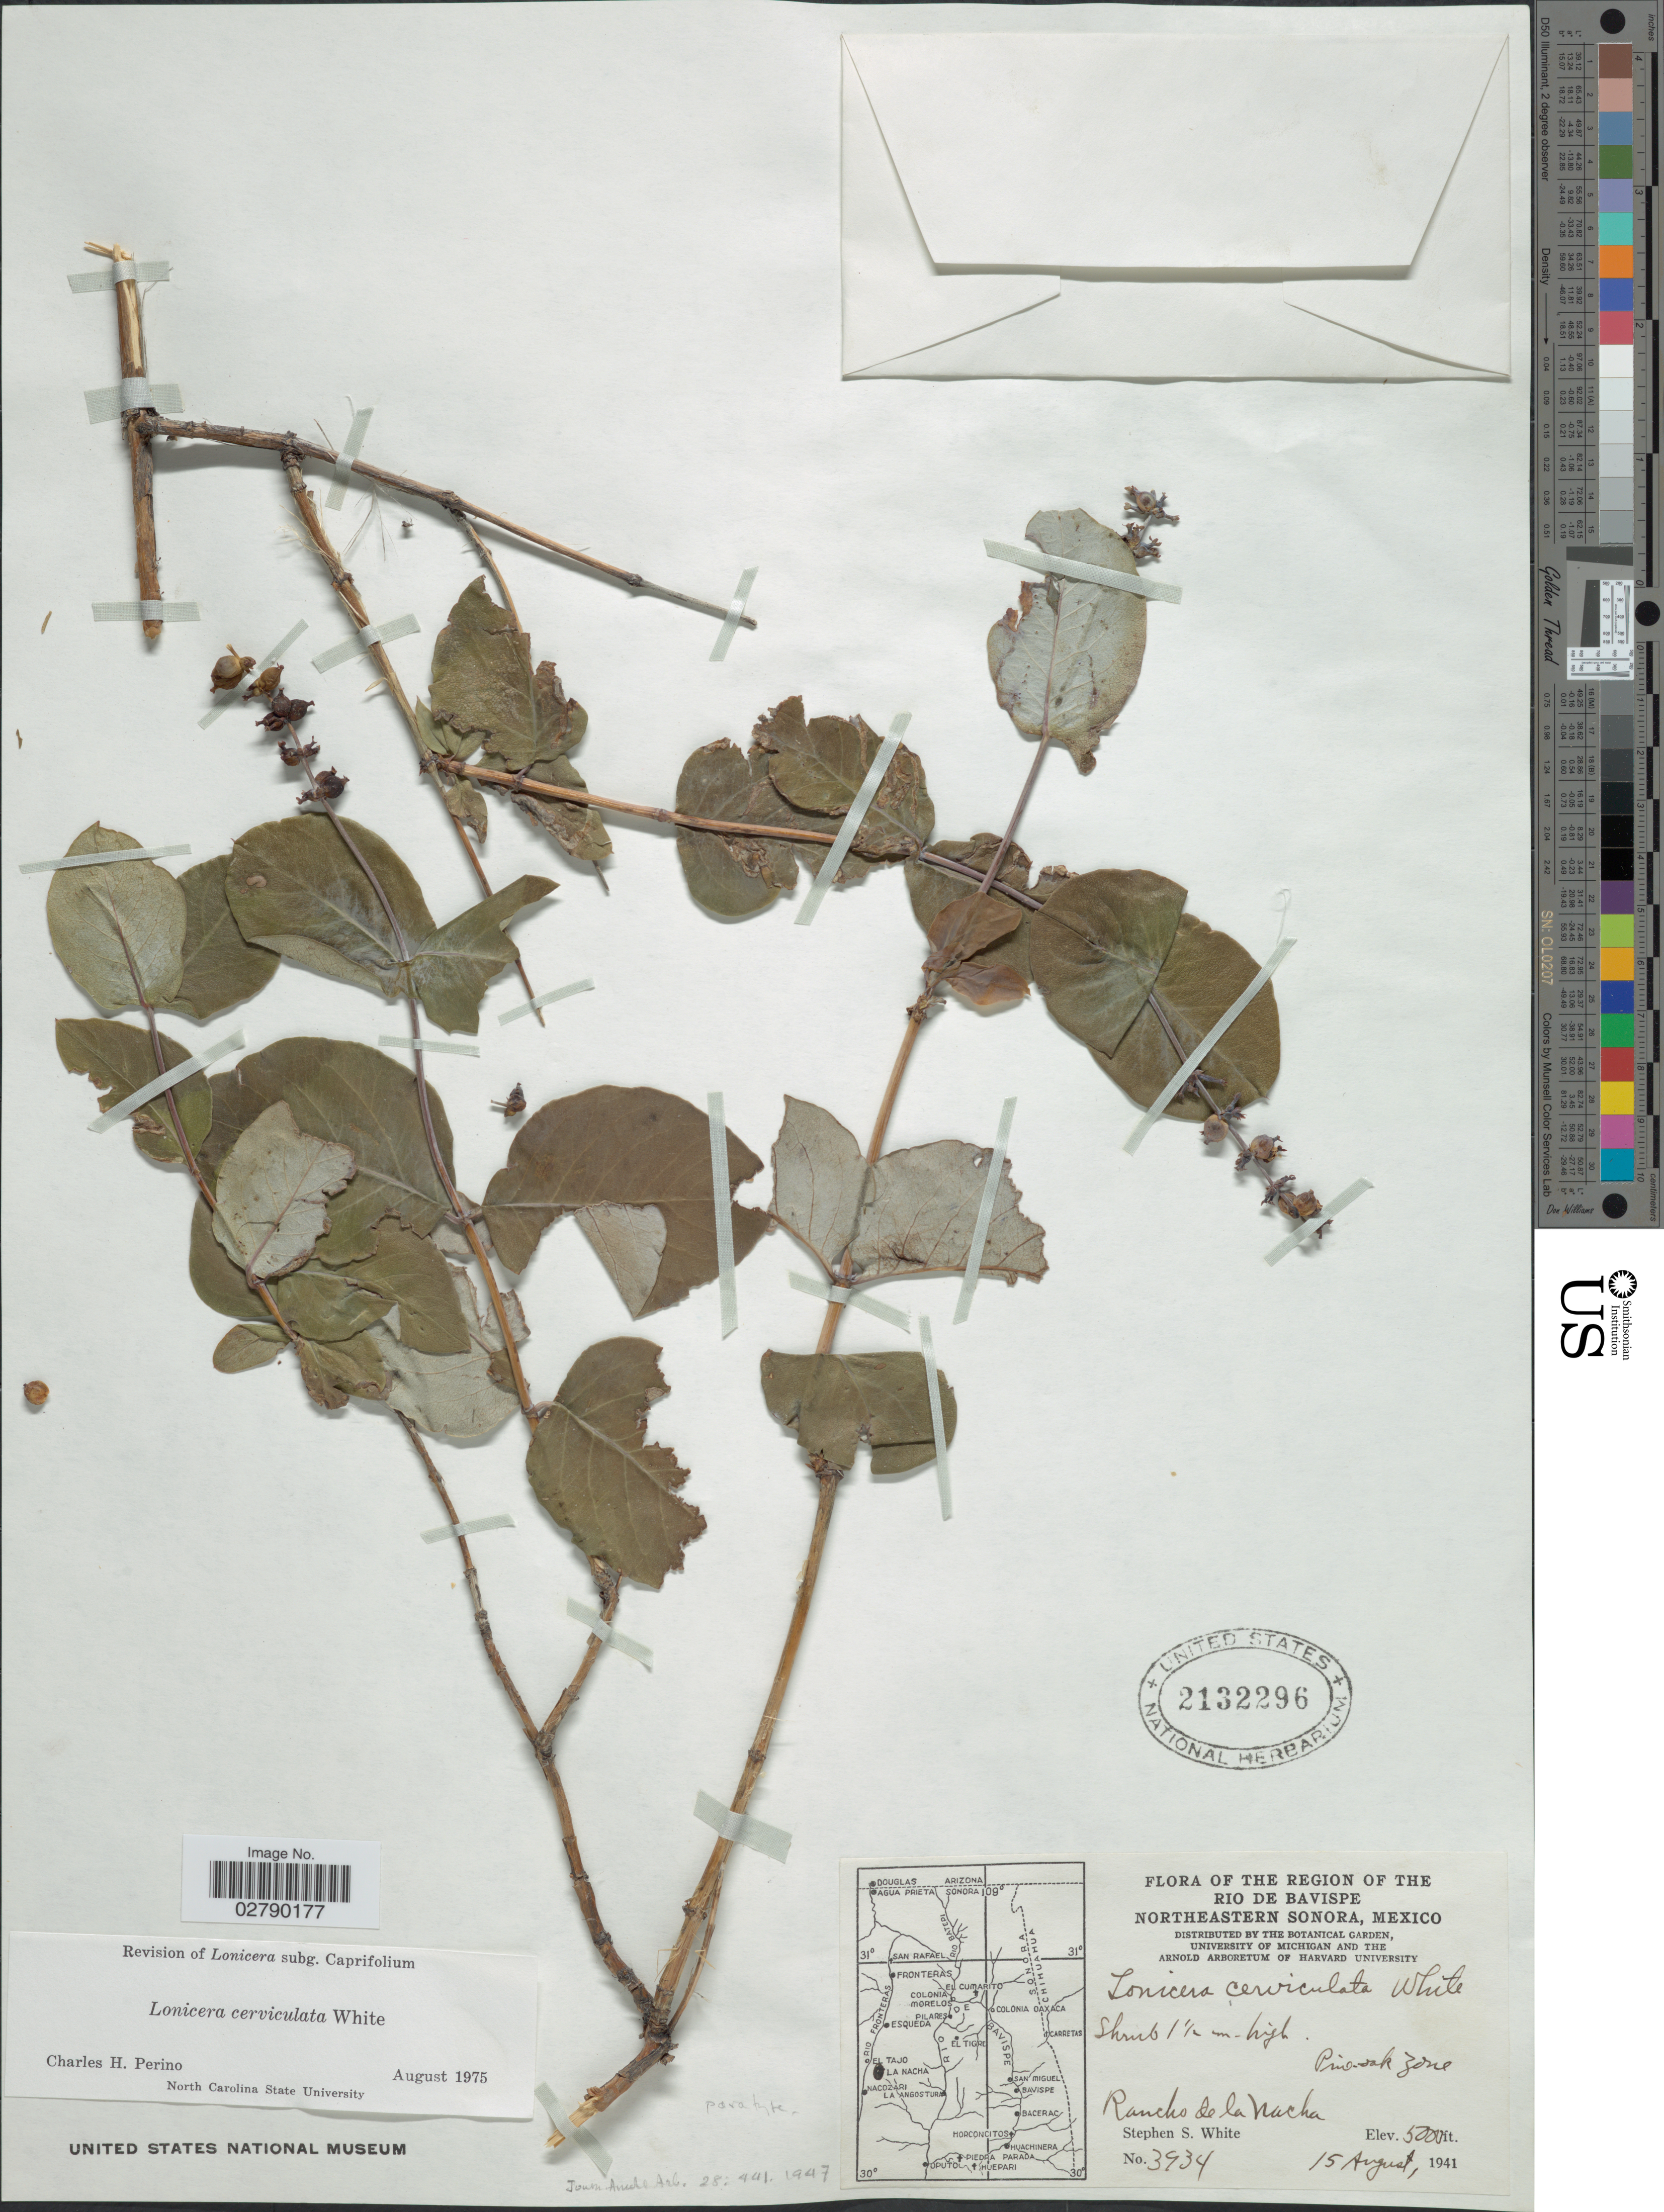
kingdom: Plantae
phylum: Tracheophyta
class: Magnoliopsida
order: Dipsacales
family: Caprifoliaceae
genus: Lonicera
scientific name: Lonicera cerviculata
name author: S.S. White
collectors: S. S. White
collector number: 3934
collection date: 1941-08-15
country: Mexico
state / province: Sonora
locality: The Region of the Rio de Bavispe, Northeastern Sonora. Rancho de la Nacha.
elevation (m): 1524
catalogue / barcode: US 2132296